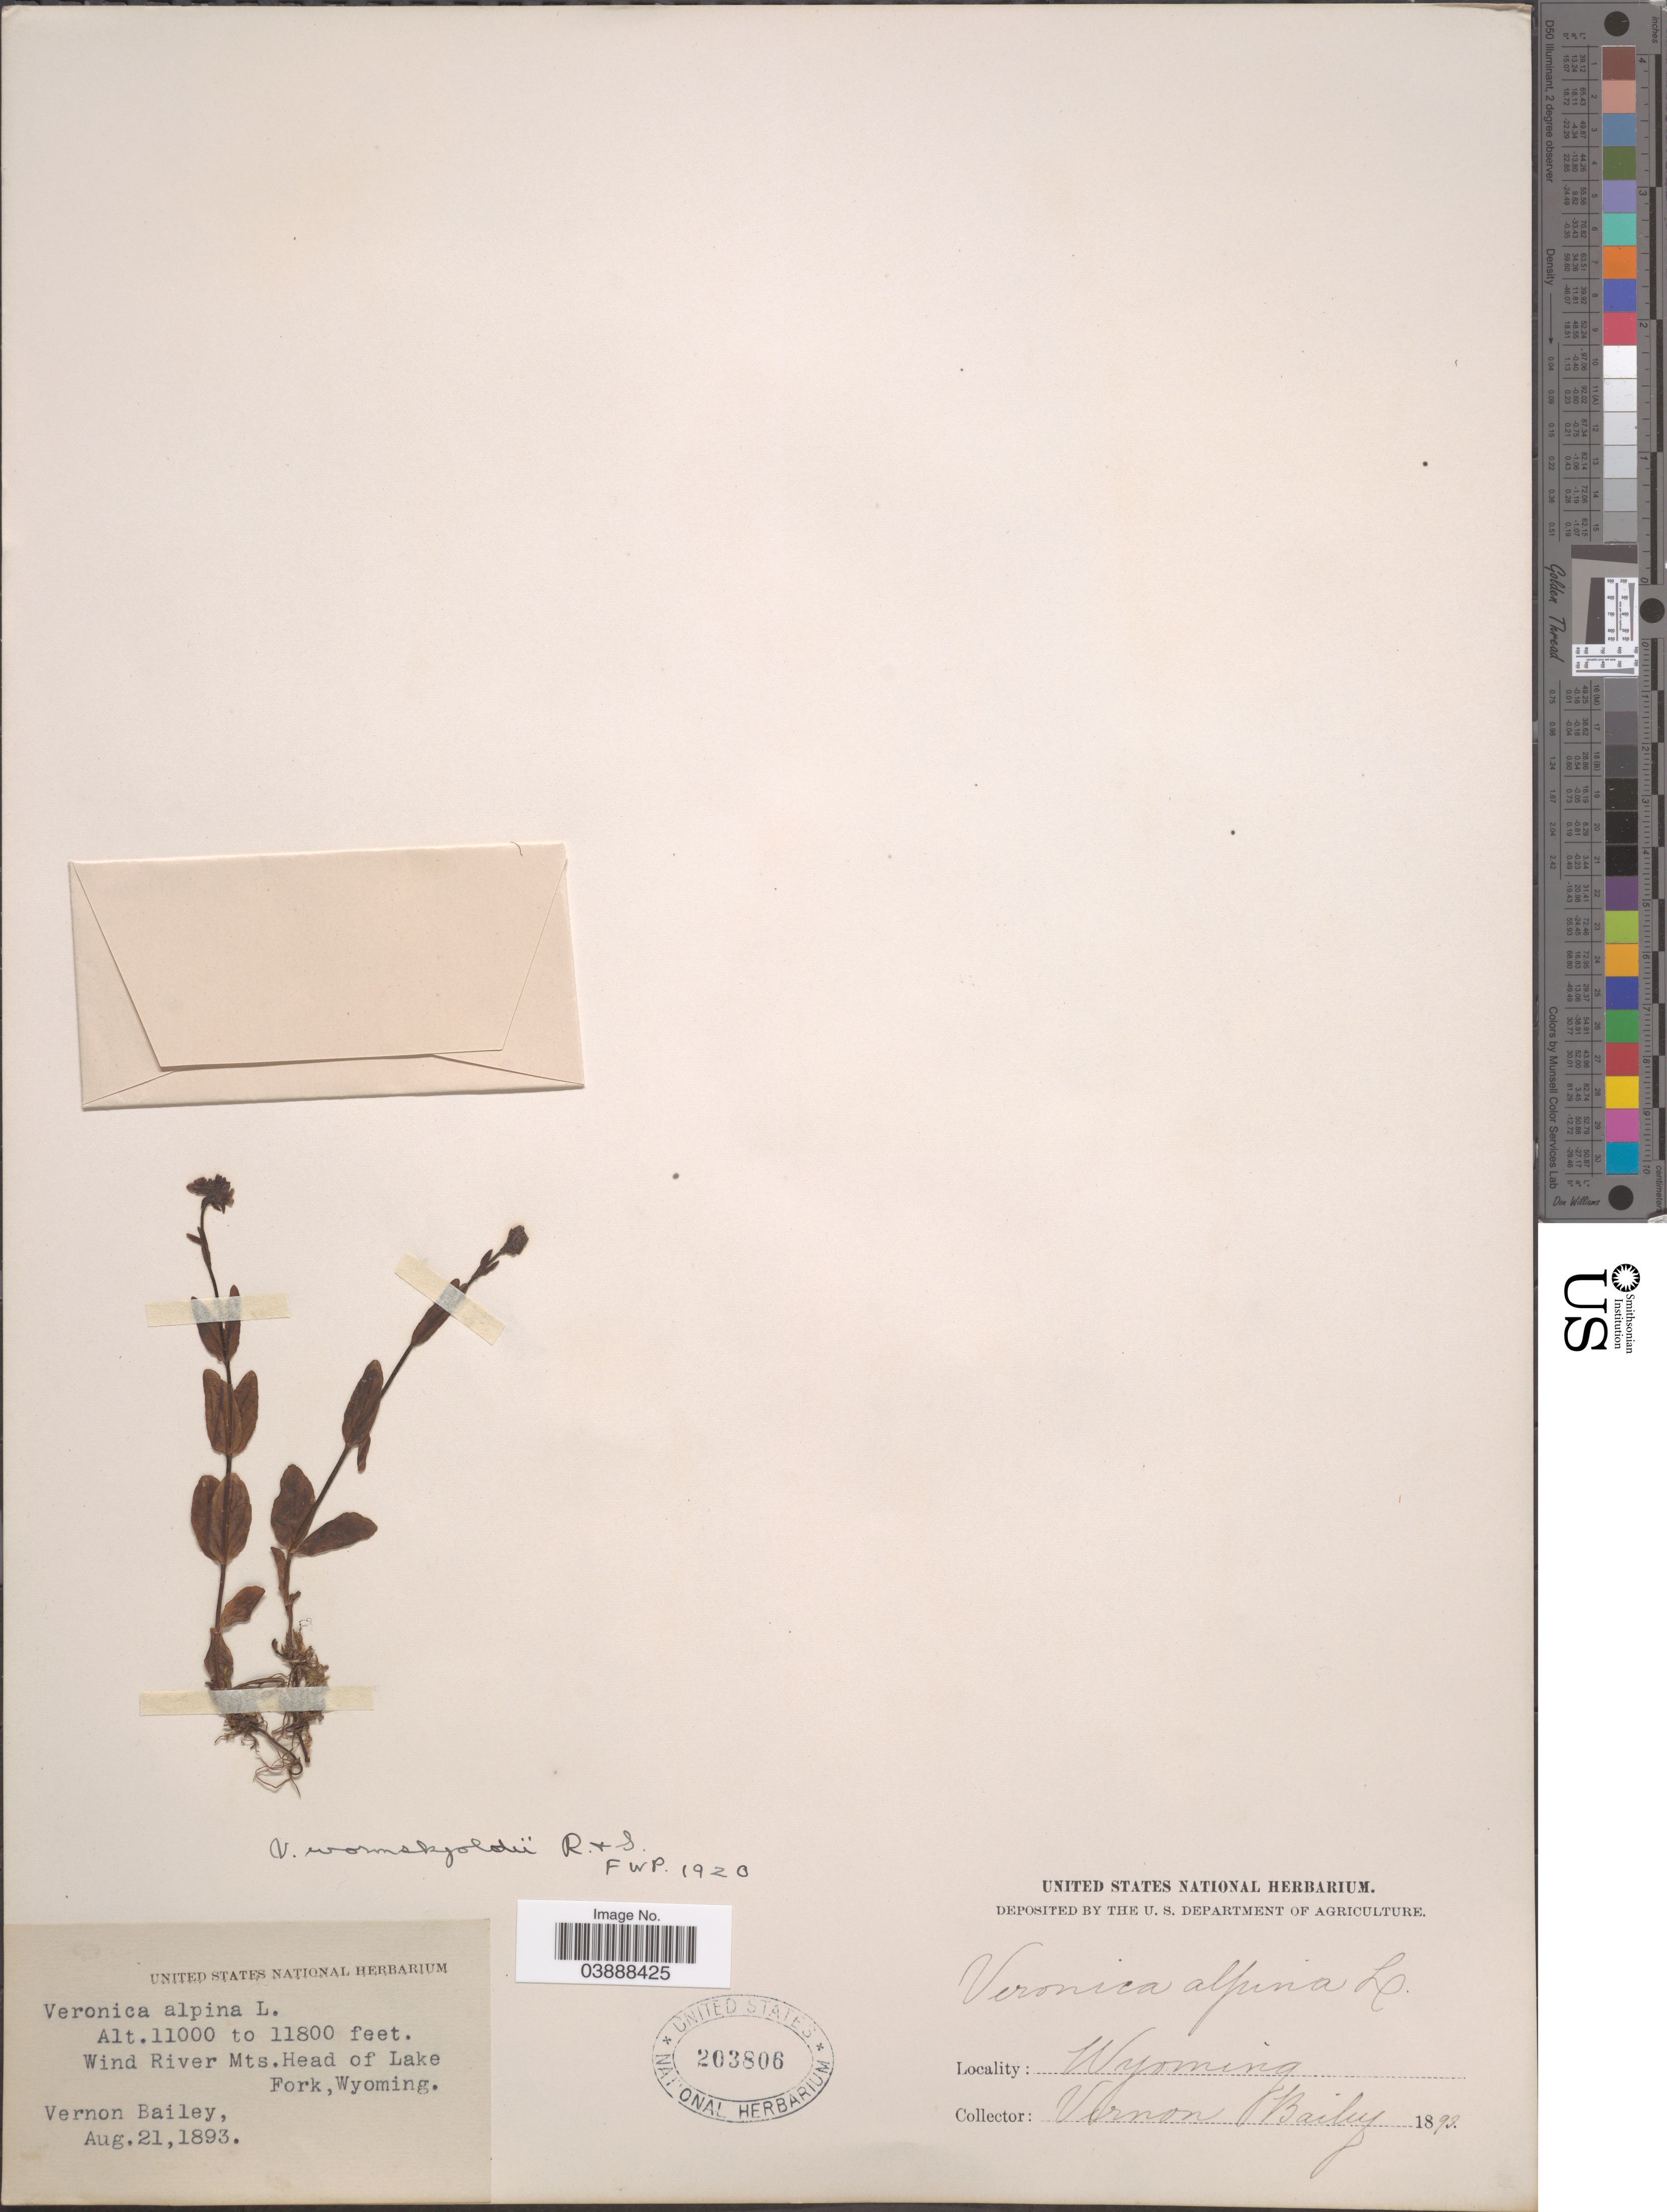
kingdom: Plantae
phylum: Tracheophyta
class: Magnoliopsida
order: Lamiales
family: Plantaginaceae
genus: Veronica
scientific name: Veronica wormskjoldii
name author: Roem. & Schult.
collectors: V. O. Bailey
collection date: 1893-08-21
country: United States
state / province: Wyoming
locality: Wind River Mts. Head of Lake Fork.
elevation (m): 3353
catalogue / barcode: US 203806